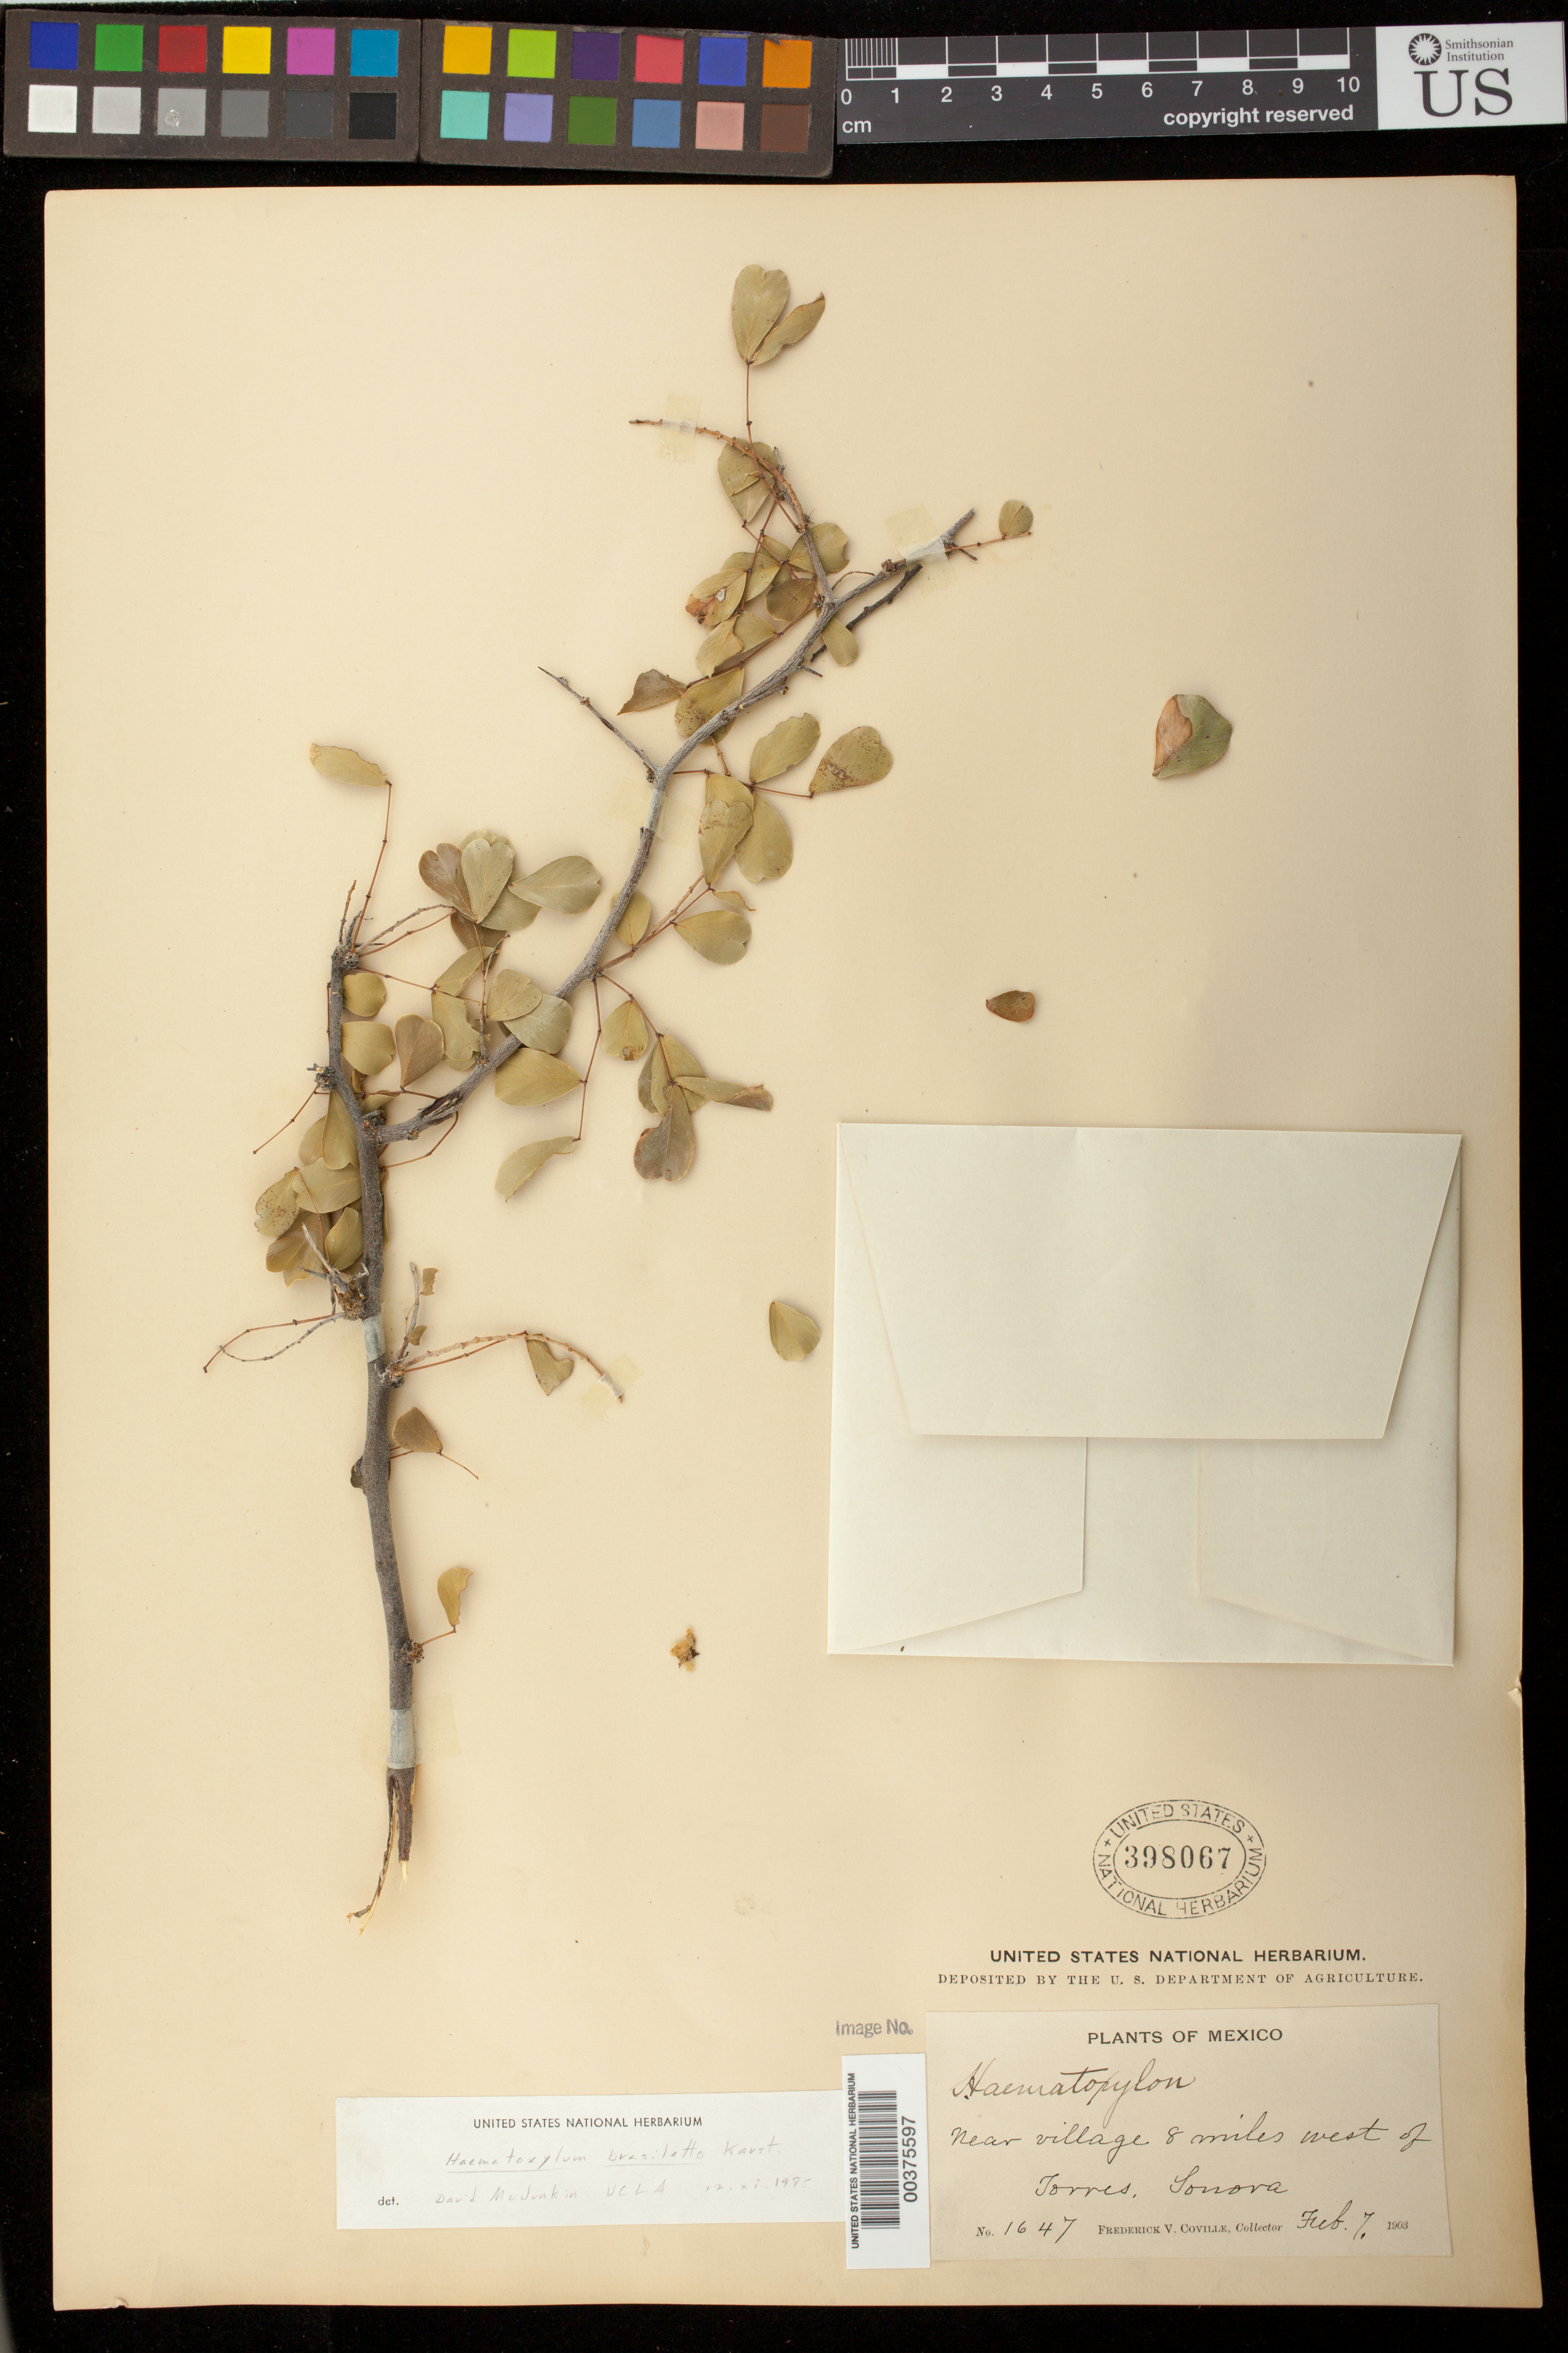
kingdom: Plantae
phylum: Tracheophyta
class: Magnoliopsida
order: Fabales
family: Fabaceae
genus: Haematoxylum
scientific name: Haematoxylum brasiletto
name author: H. Karst.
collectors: F. V. Coville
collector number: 1647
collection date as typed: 07 Feb 1903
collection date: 1903-02-07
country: Mexico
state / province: Sonora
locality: Near village 8 miles west of Torres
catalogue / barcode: US 398067